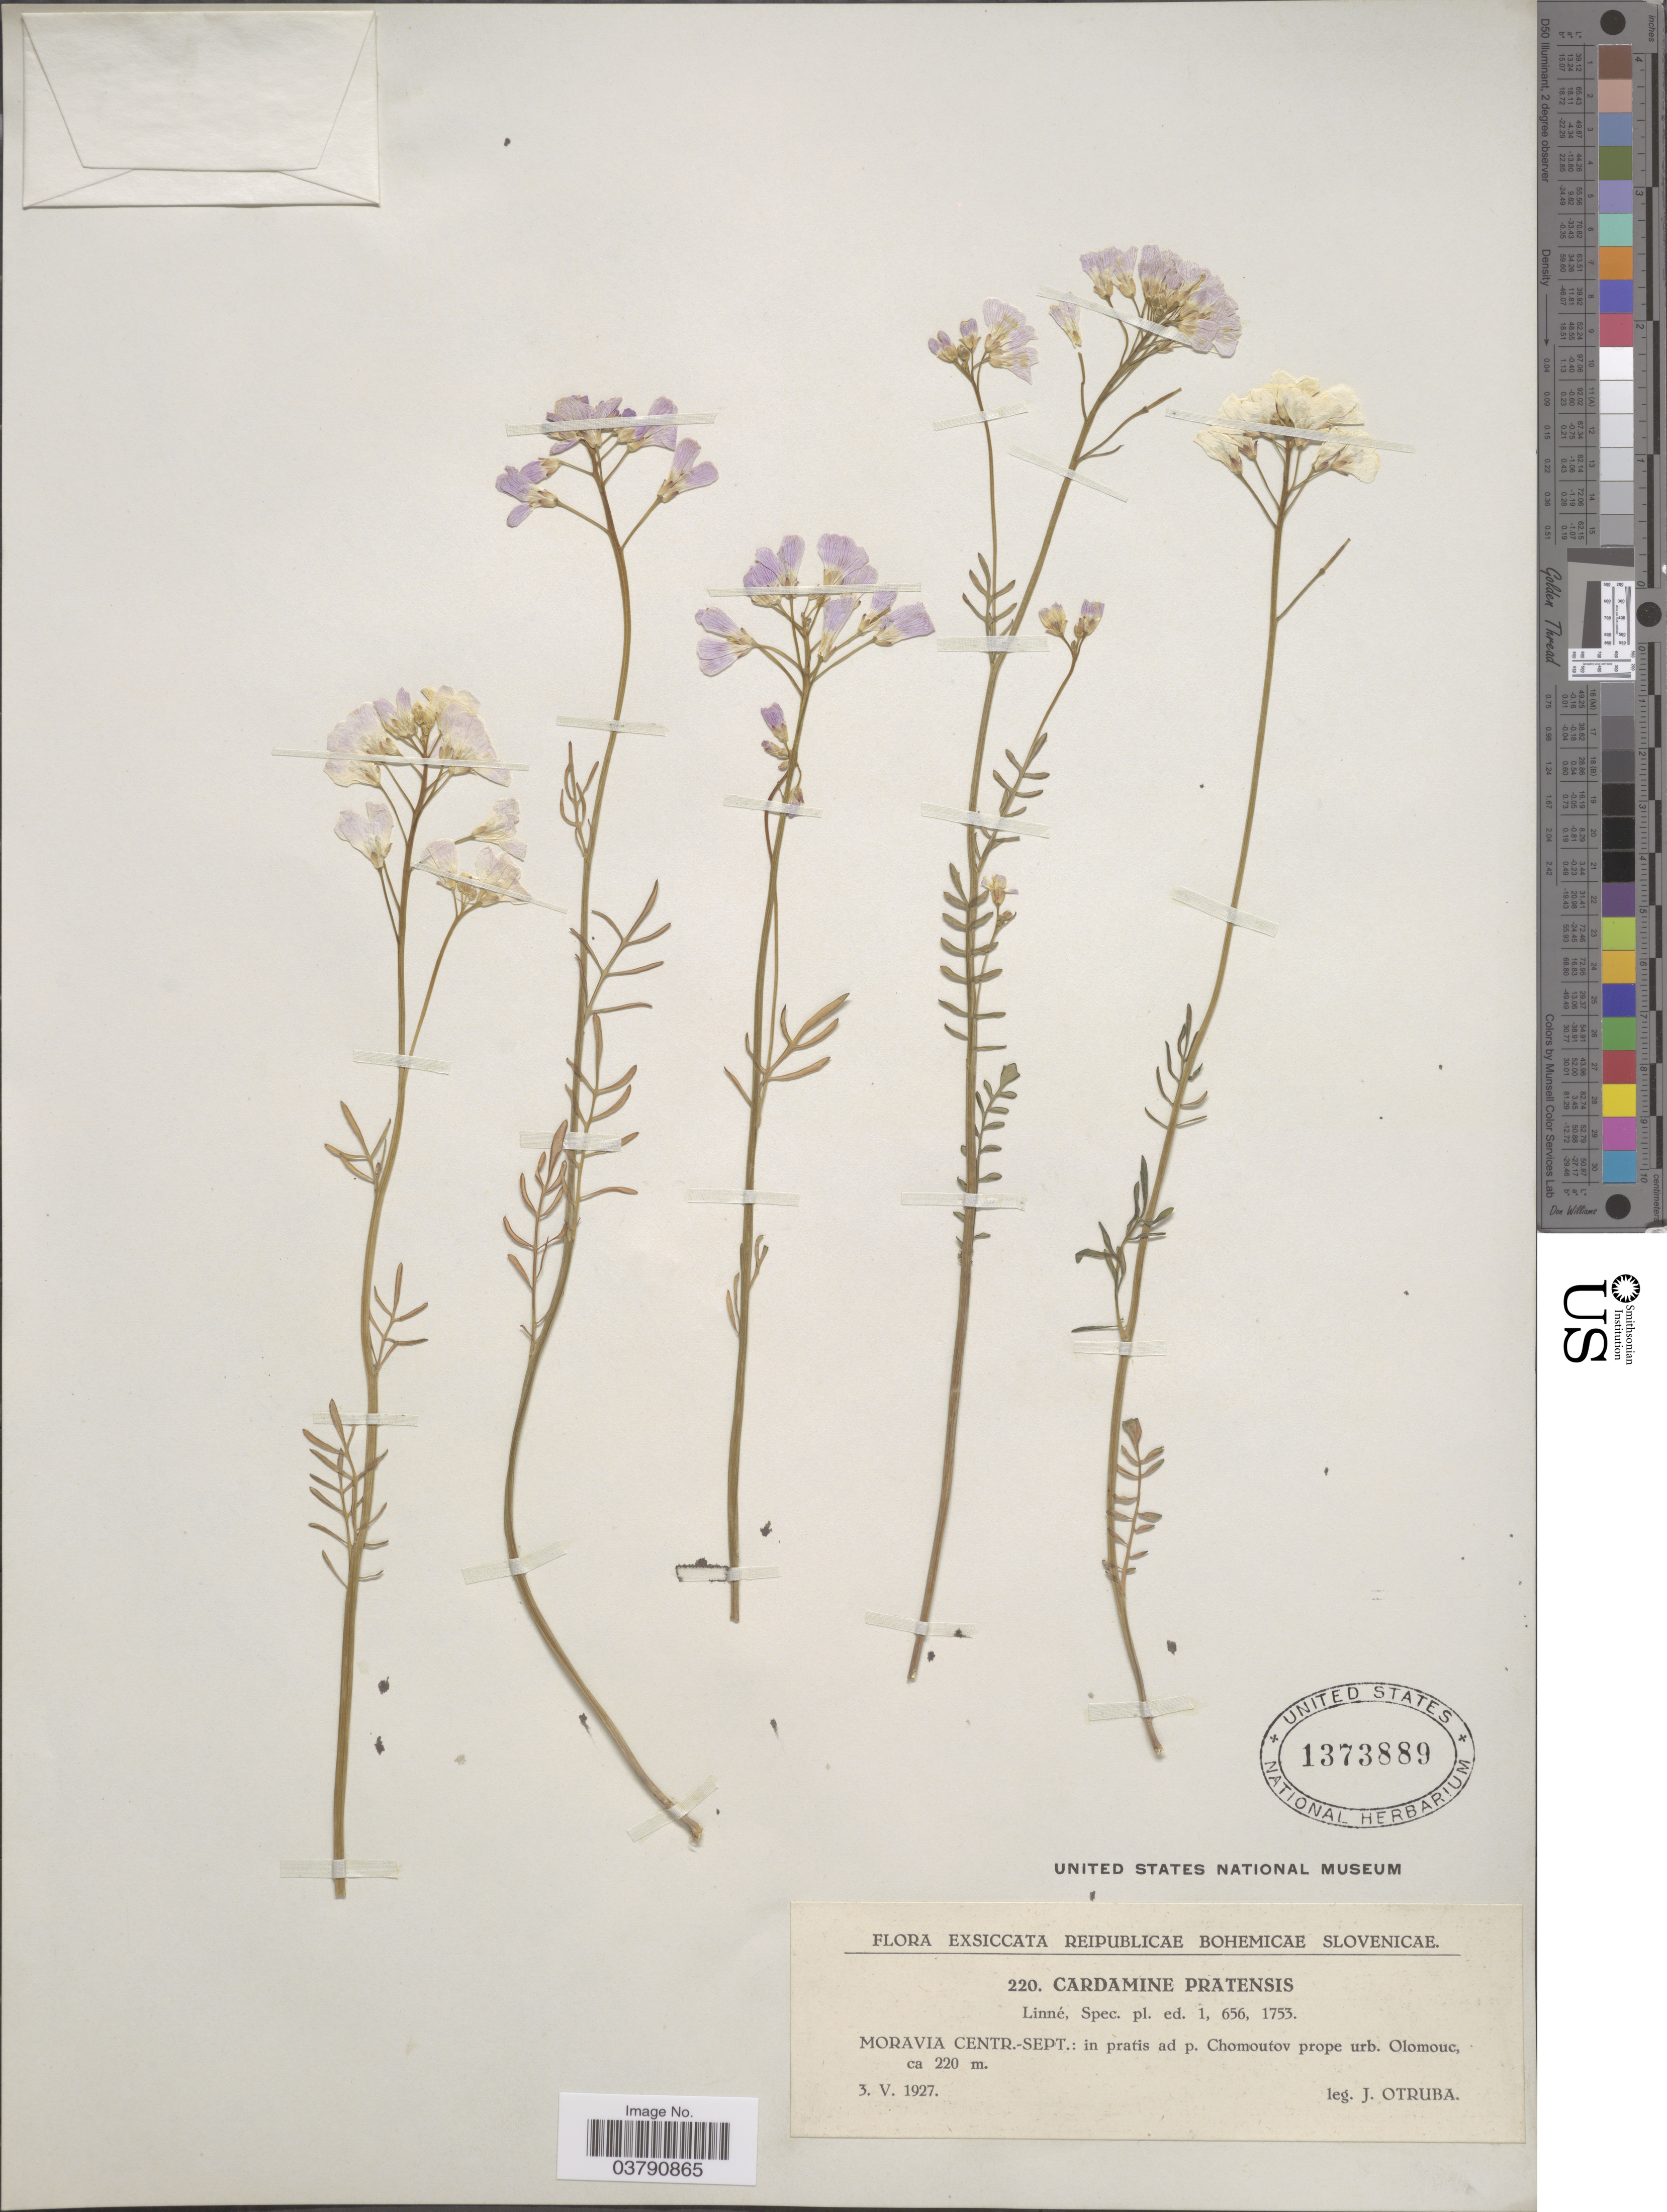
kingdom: Plantae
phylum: Tracheophyta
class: Magnoliopsida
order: Brassicales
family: Brassicaceae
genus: Cardamine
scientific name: Cardamine pratensis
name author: L.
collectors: J. Otruba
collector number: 220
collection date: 1927-05-03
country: Czechia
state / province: Olomouc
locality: Reipubliae Bohemicae Slovenicae. Moravia Centr.~Sept.: in pratis ad p. Chomoutov prope urb. Olomouc.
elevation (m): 220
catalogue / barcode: US 1373889